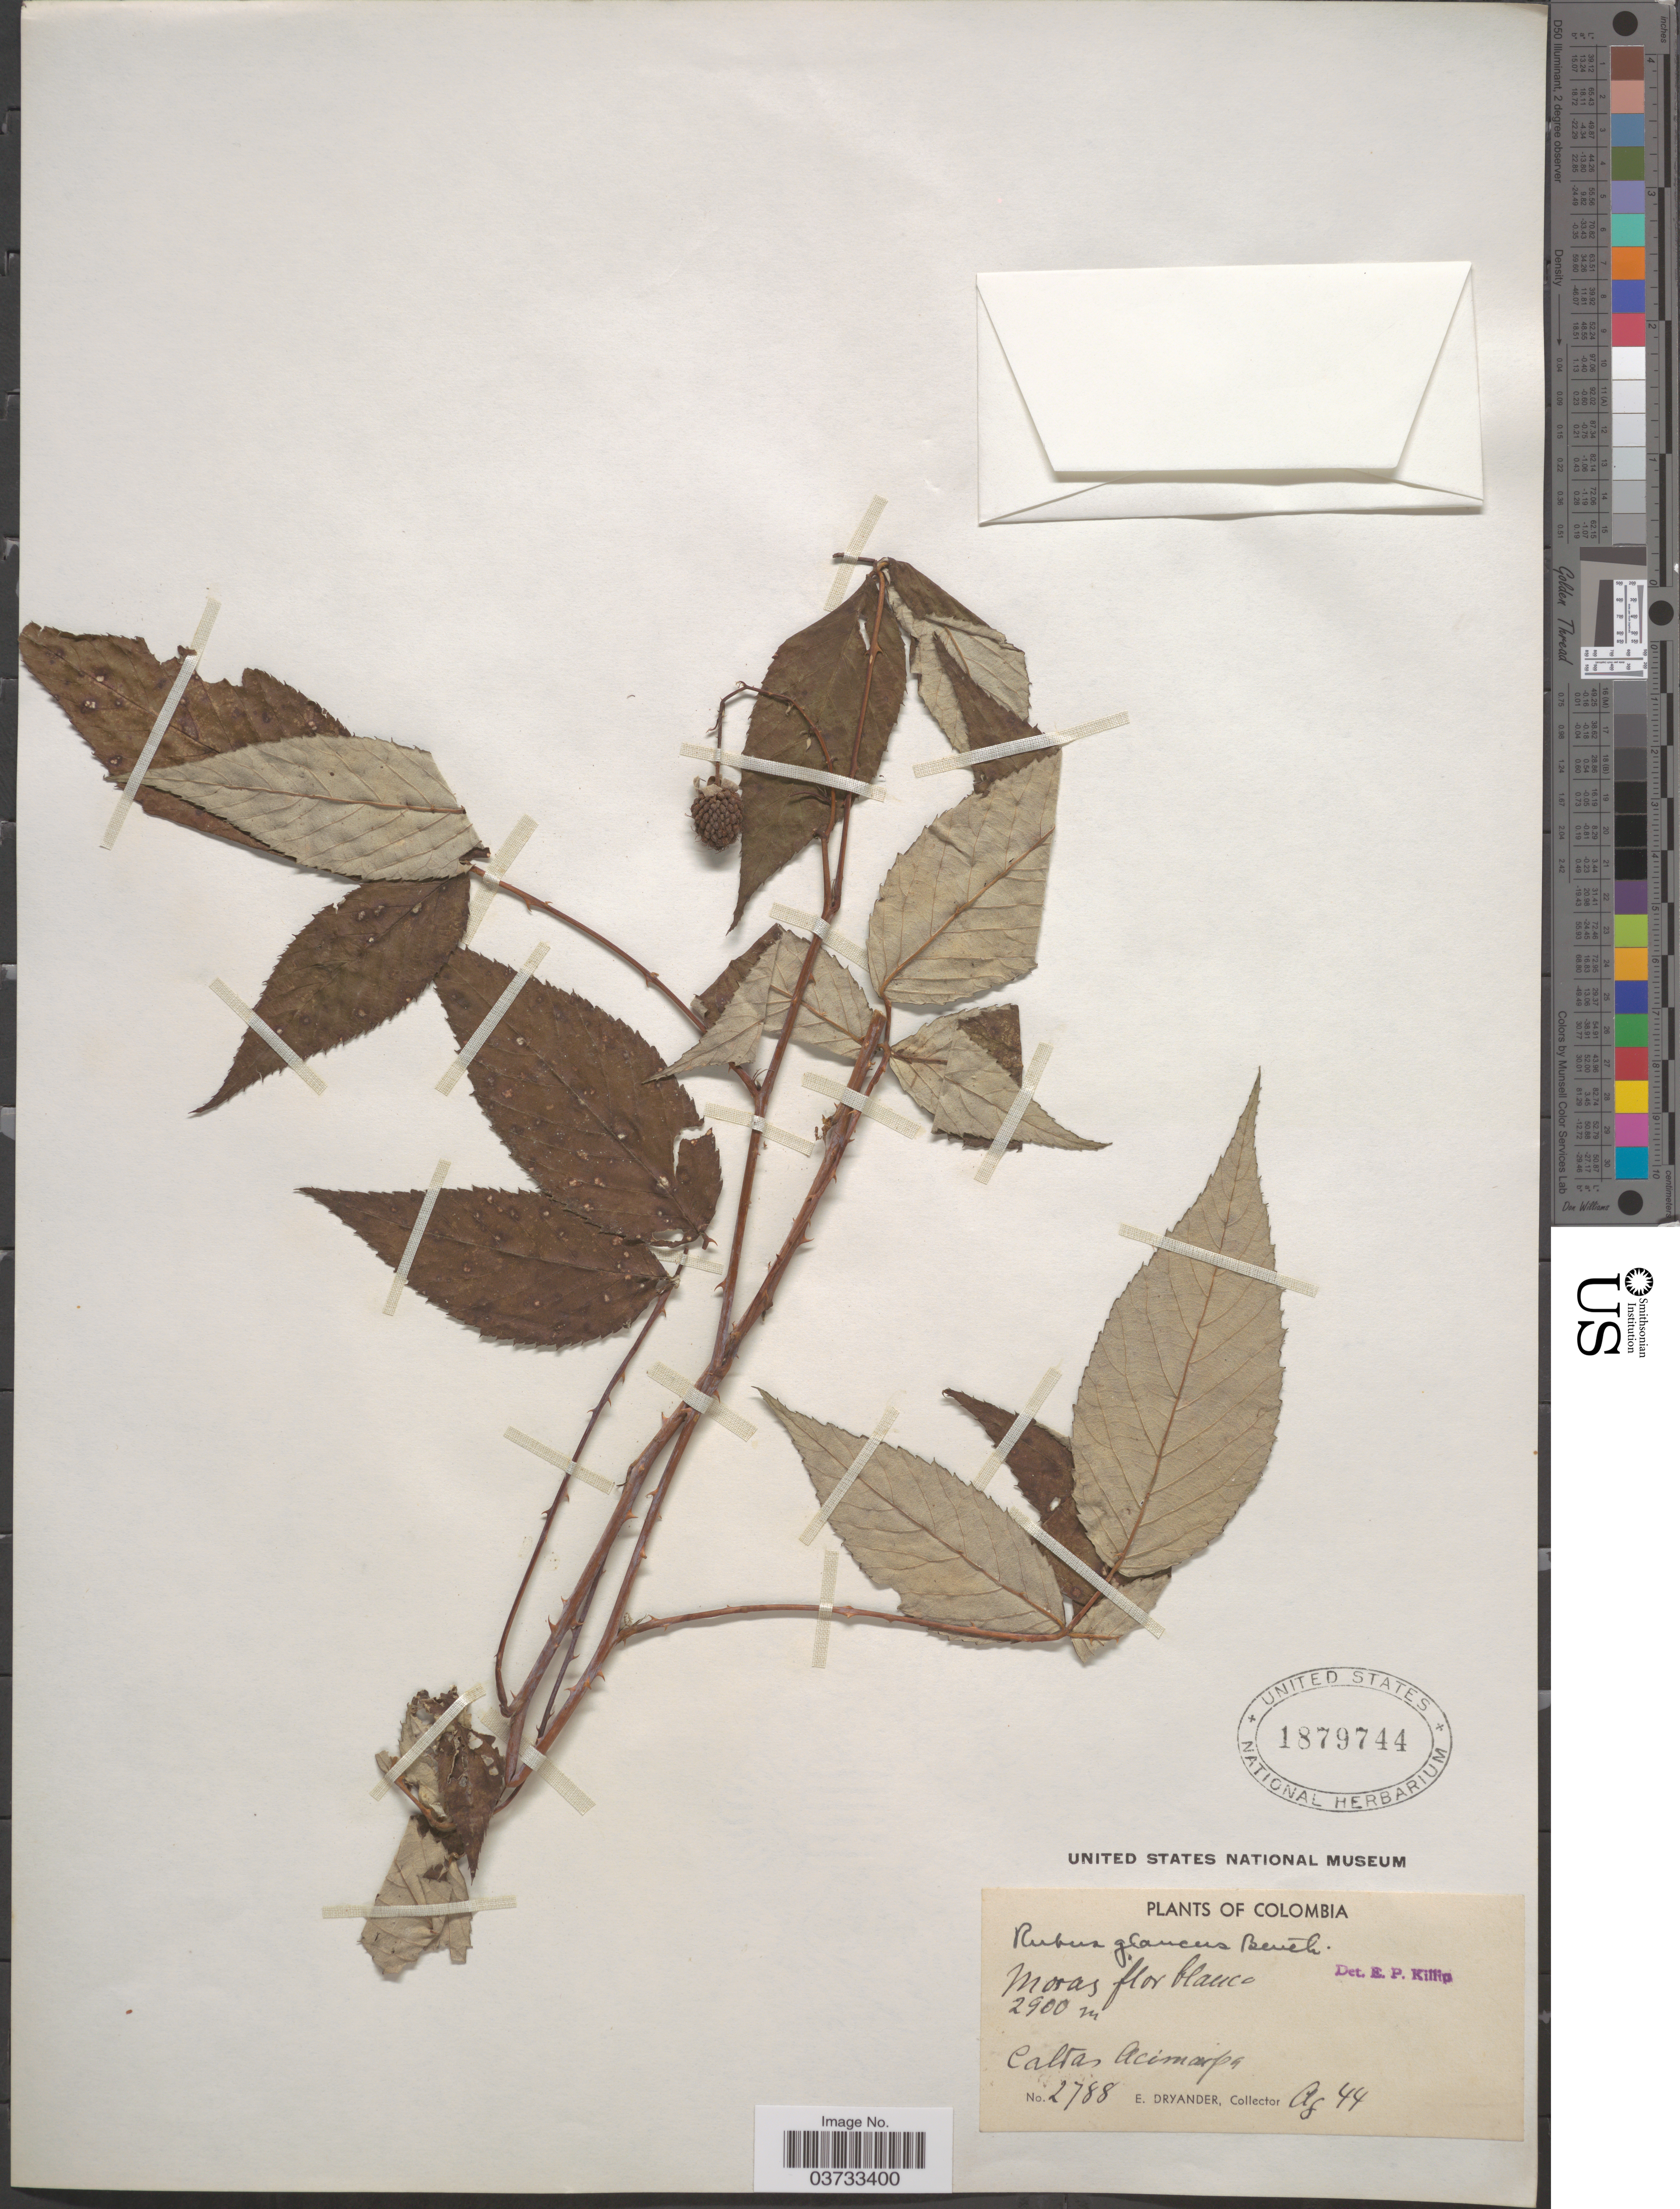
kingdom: Plantae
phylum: Tracheophyta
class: Magnoliopsida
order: Rosales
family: Rosaceae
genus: Rubus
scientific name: Rubus glaucus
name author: Benth.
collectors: E. Dryander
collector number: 2788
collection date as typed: Transcribed d/m/y: /8/44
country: Colombia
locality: Caldas Acimaipa.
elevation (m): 2900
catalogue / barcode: US 1879744